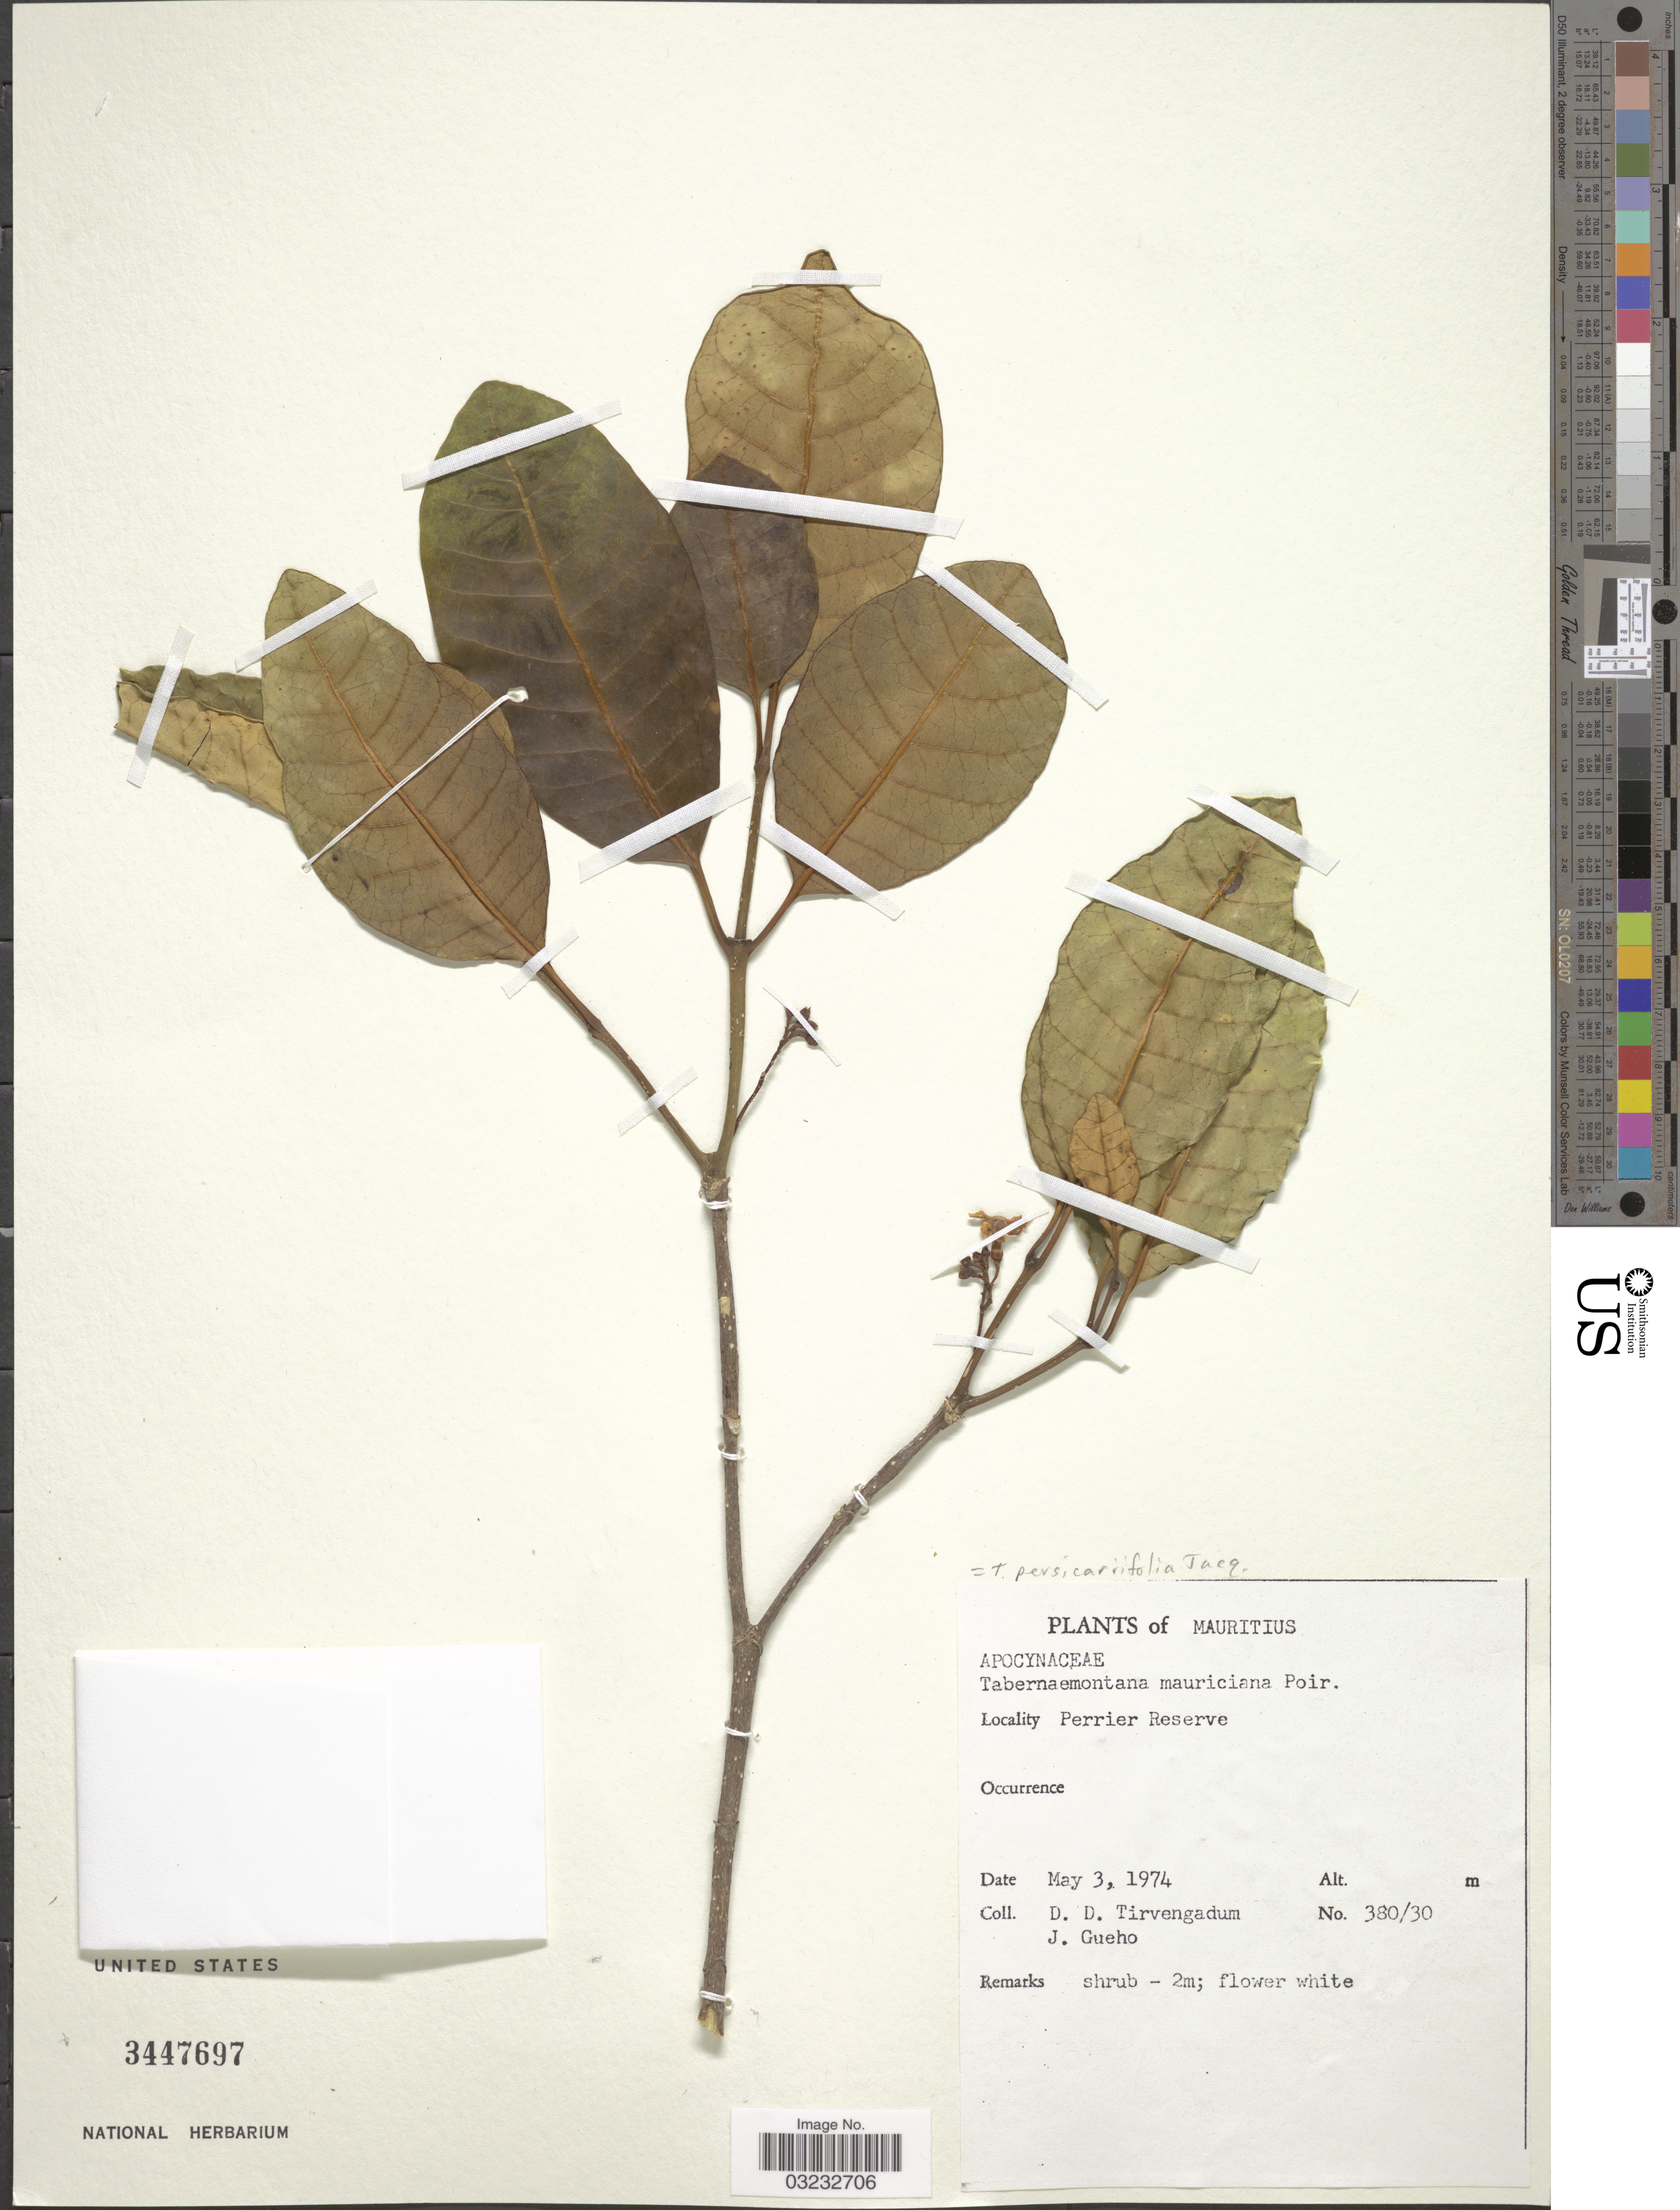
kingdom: Plantae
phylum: Tracheophyta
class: Magnoliopsida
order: Gentianales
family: Apocynaceae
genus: Tabernaemontana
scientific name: Tabernaemontana persicariifolia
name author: Jacq.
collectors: D. Tirvengadum & J. Guého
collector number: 380/30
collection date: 1974-05-03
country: Mauritius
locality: Perrier Reserve.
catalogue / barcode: US 3447697